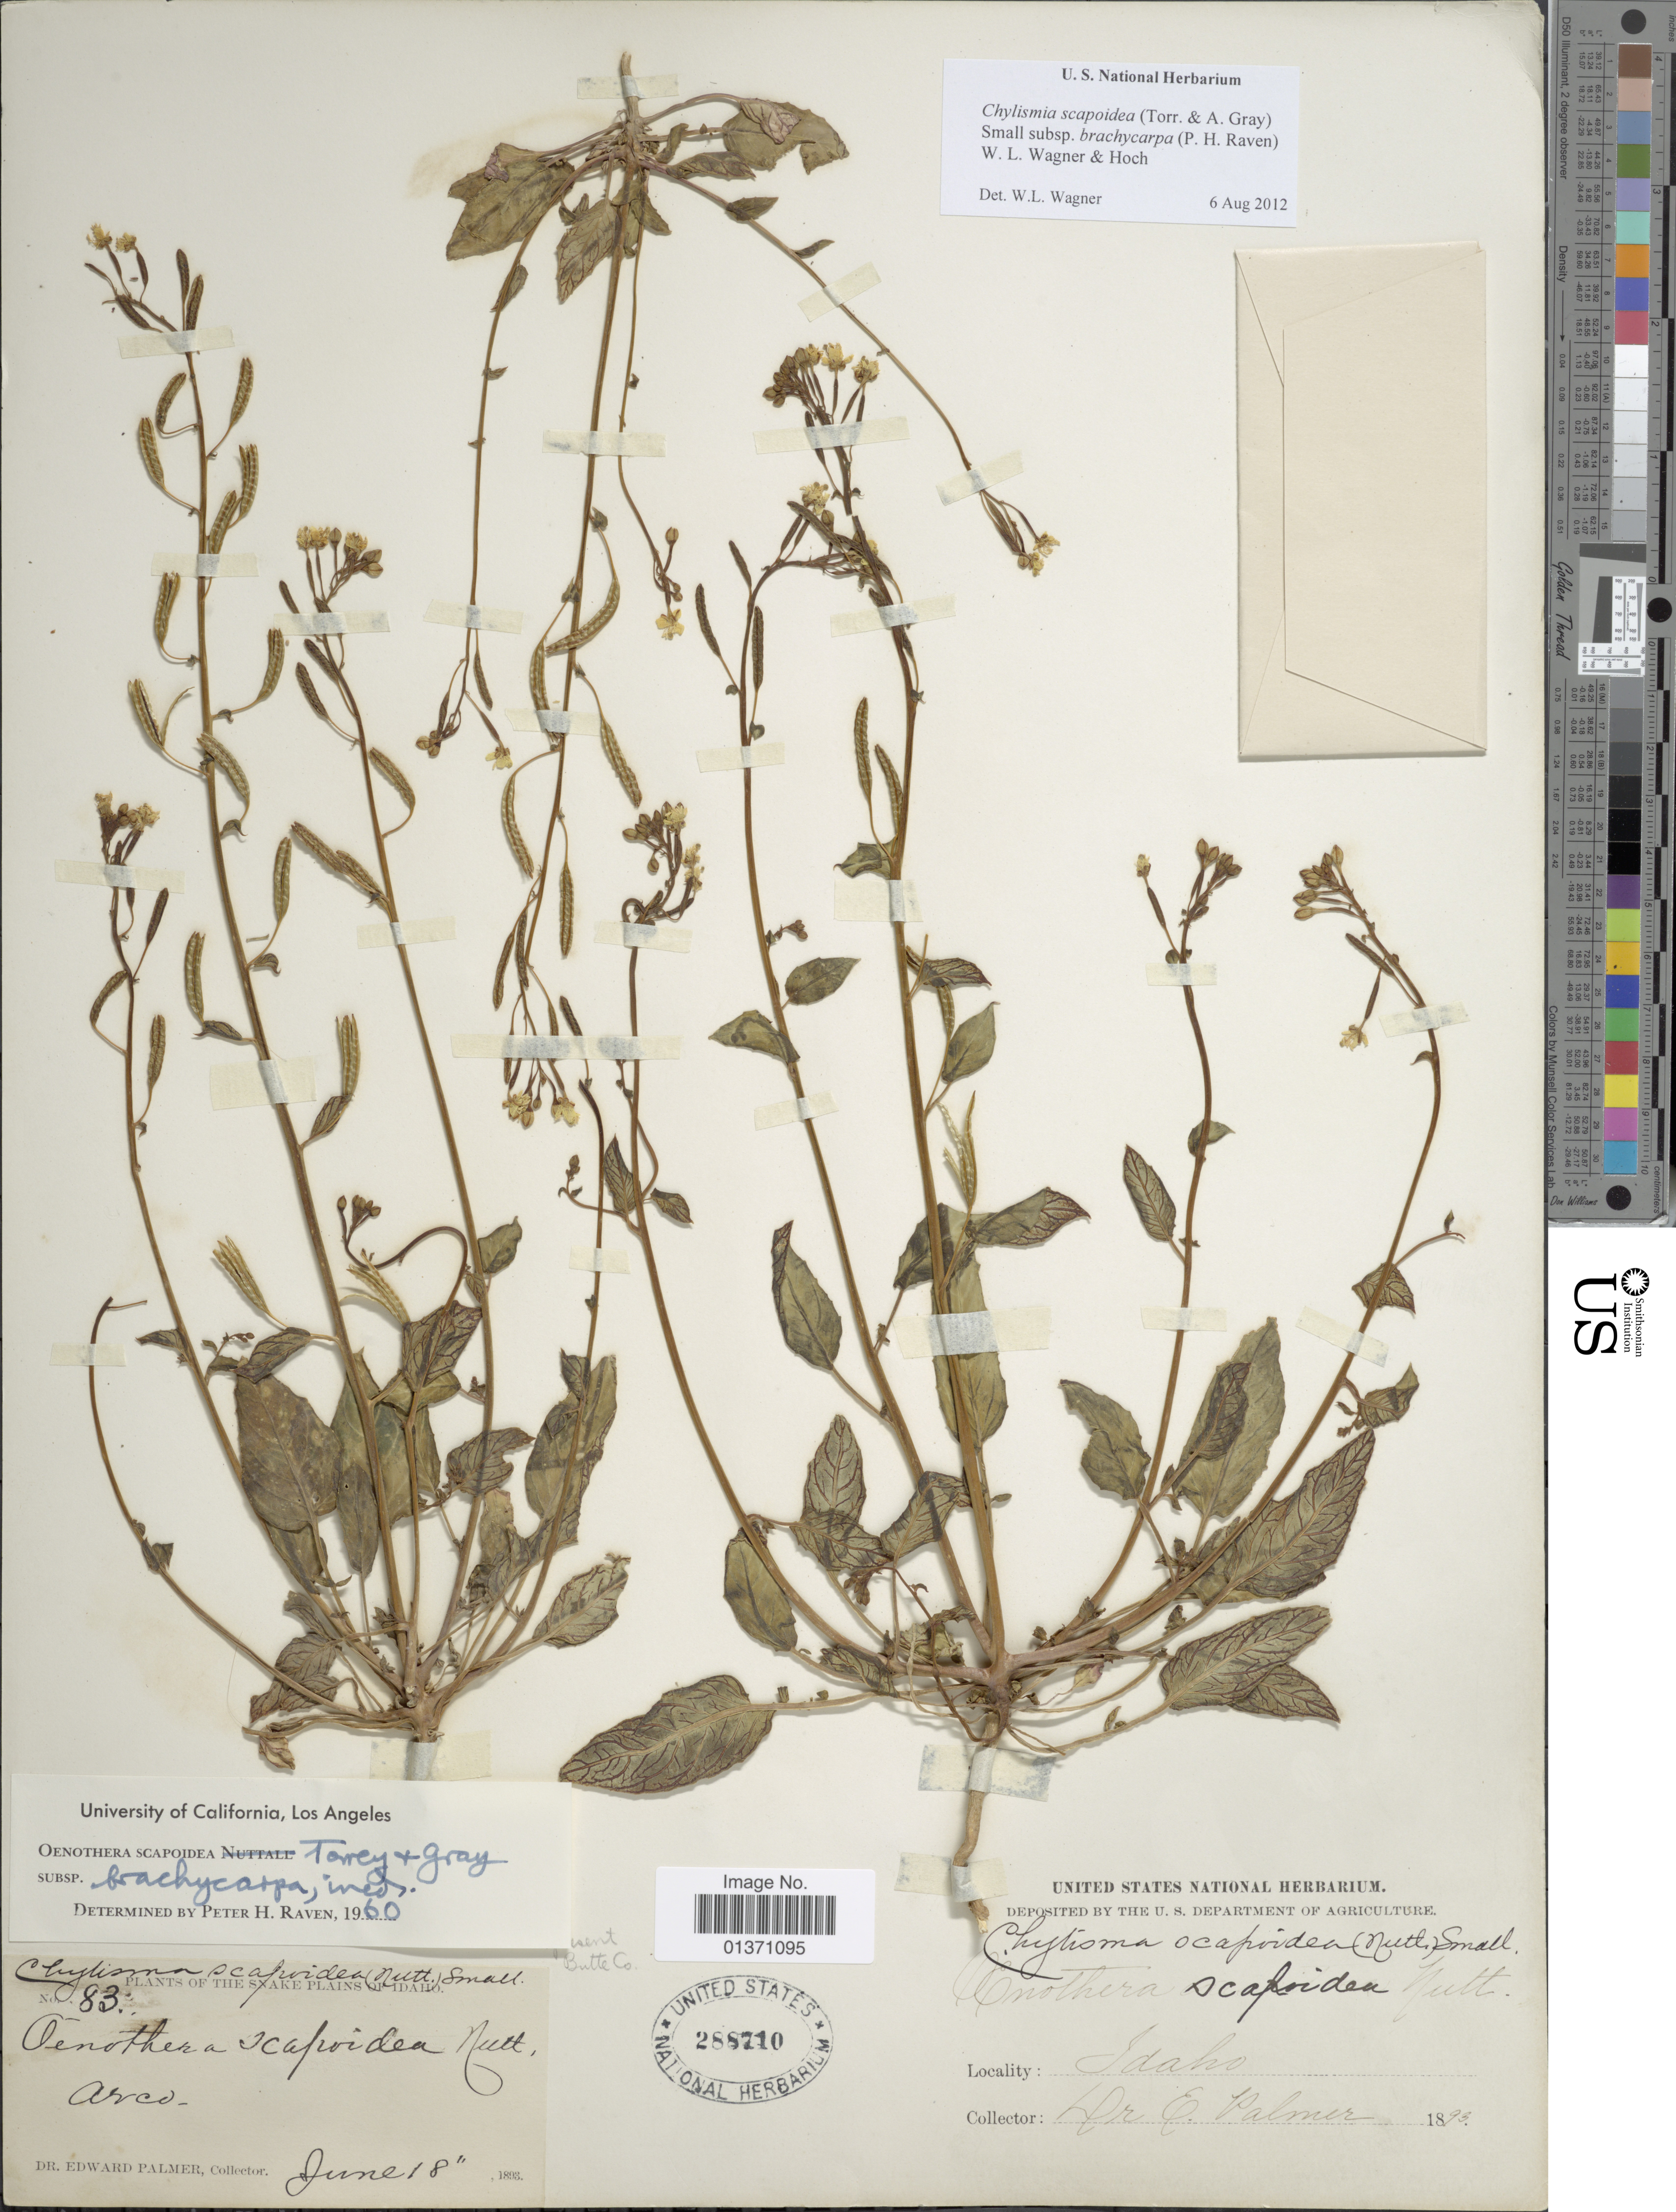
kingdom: Plantae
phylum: Tracheophyta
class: Magnoliopsida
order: Myrtales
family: Onagraceae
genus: Chylismia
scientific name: Chylismia scapoidea subsp. brachycarpa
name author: (P.H. Raven) W.L. Wagner & Hoch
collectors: E. Palmer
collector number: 83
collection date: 1893-06-18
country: United States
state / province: Idaho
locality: Snake Plains of Idaho, Arco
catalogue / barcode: US 288710